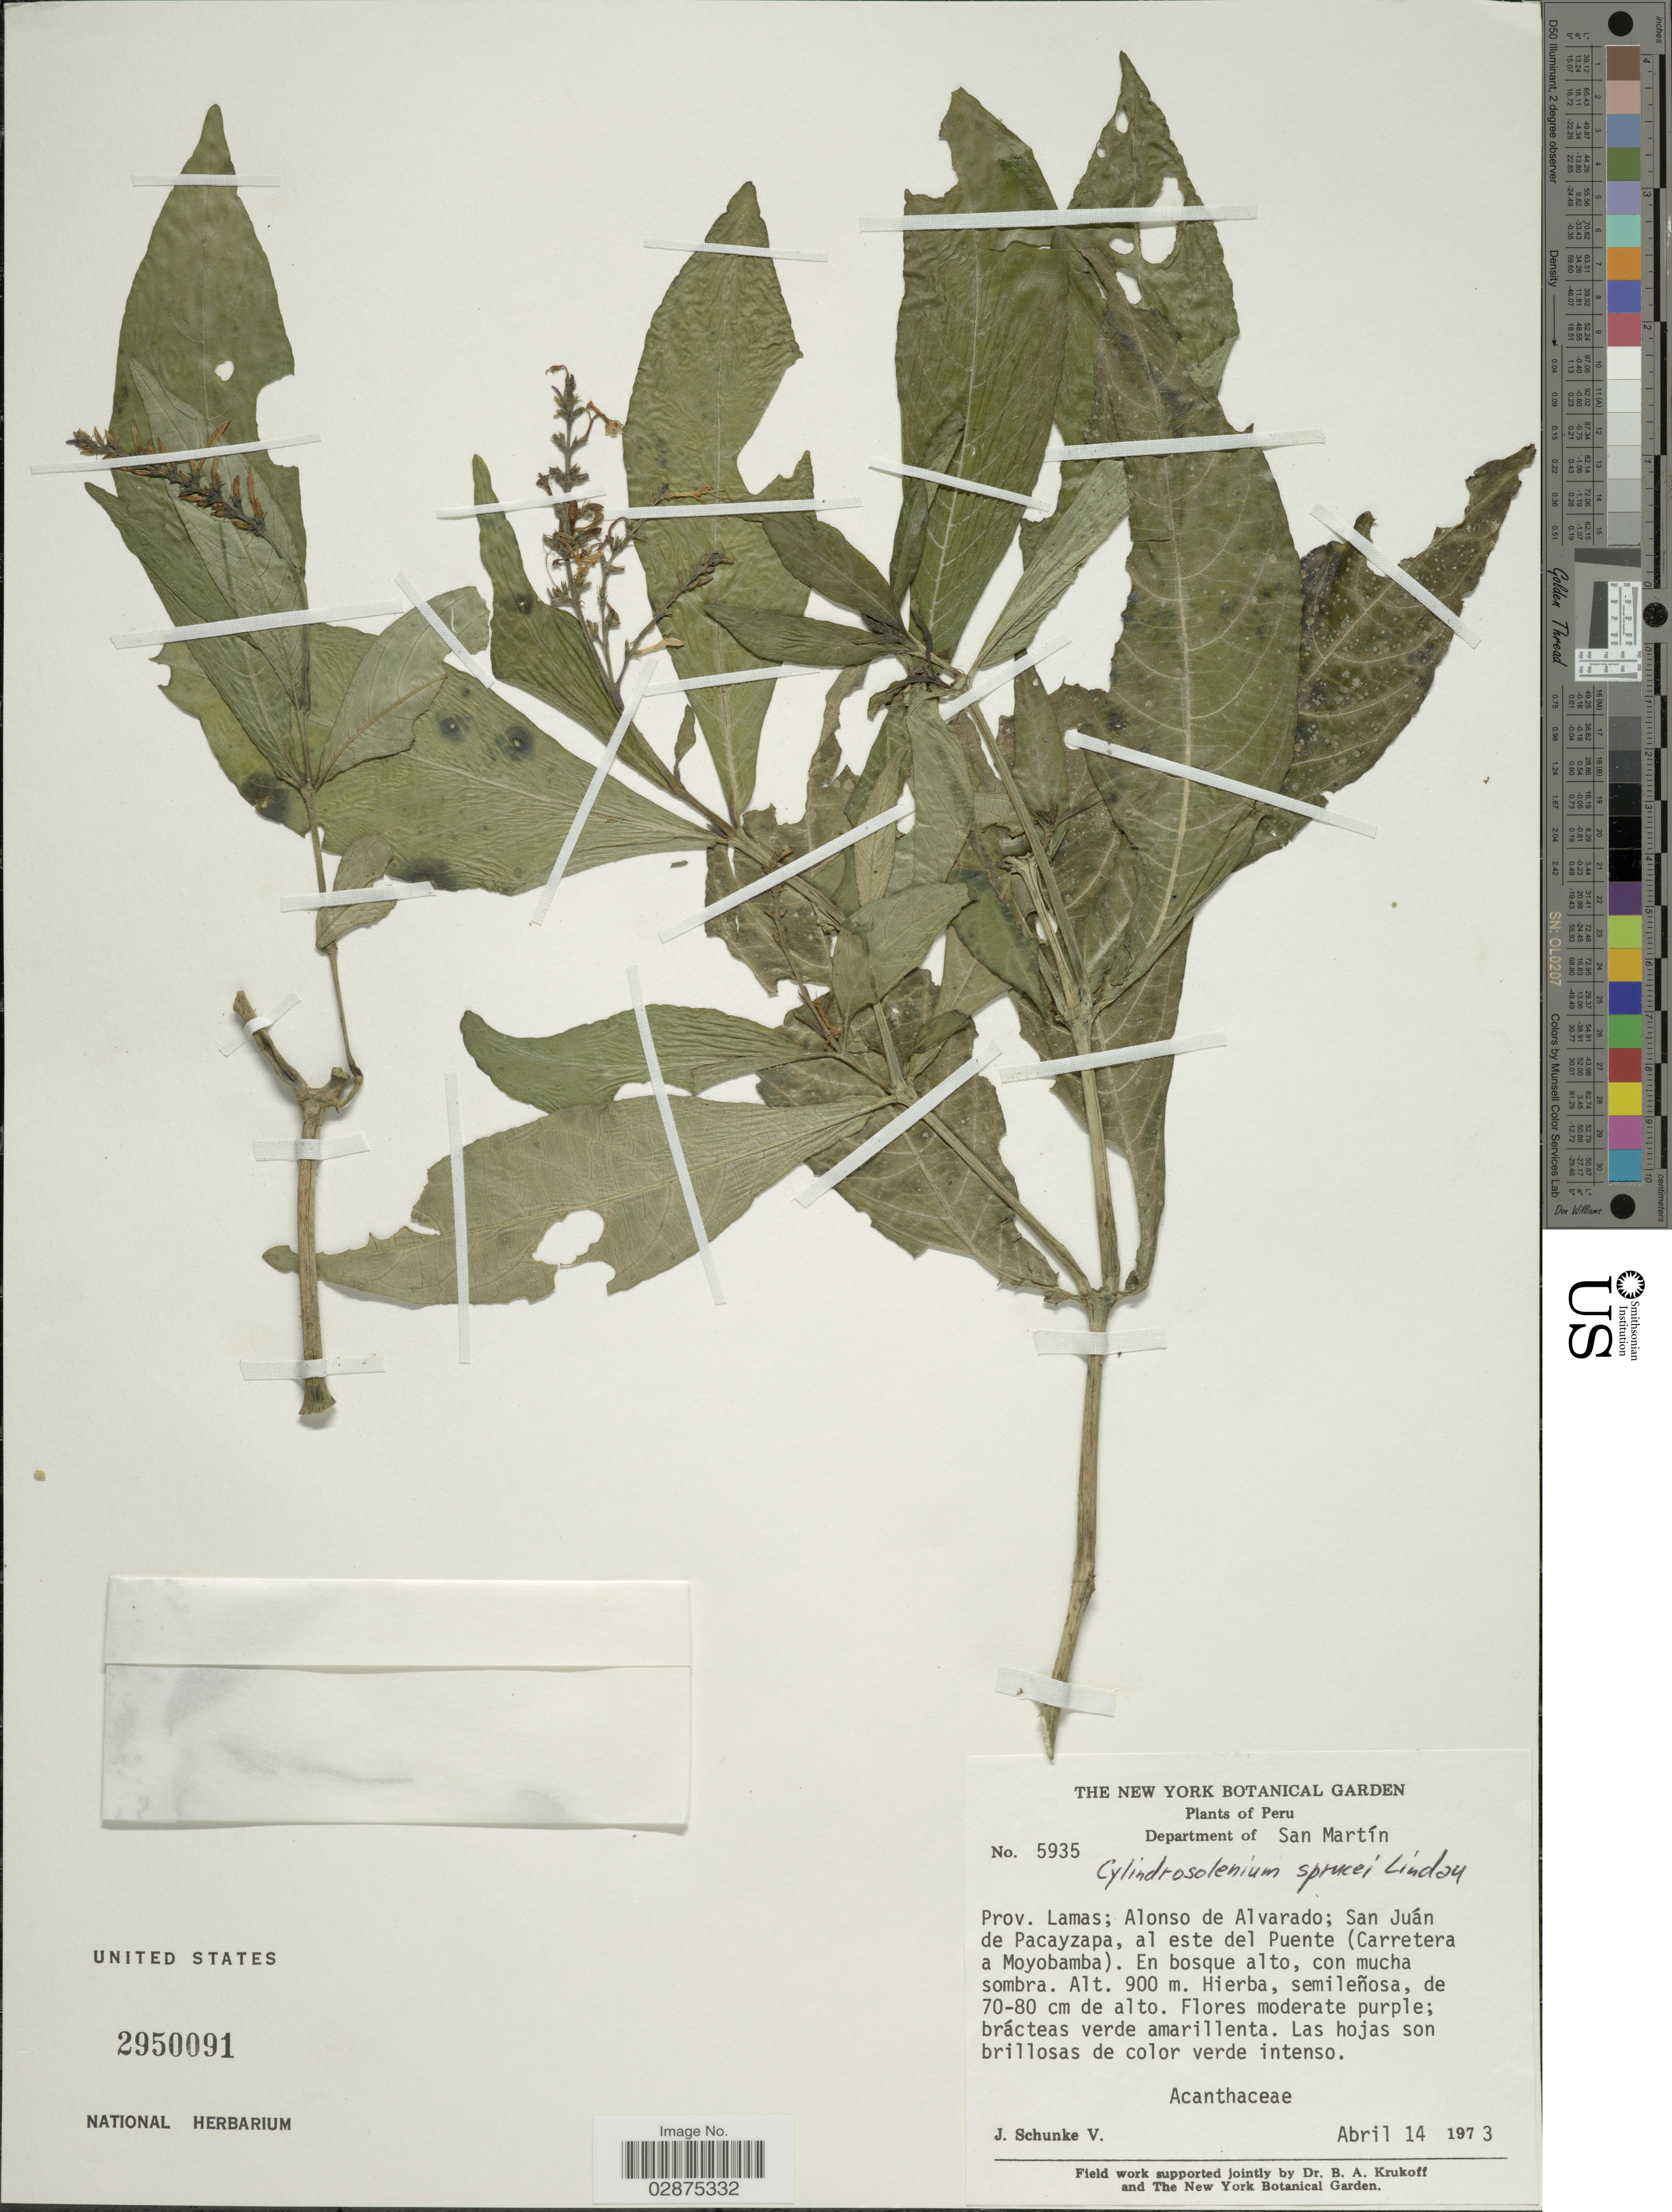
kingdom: Plantae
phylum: Tracheophyta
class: Magnoliopsida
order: Lamiales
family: Acanthaceae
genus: Stenostephanus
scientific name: Stenostephanus sprucei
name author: (Lindau) Wassh. & J.R.I. Wood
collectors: J. Schunke Vigo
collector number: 5935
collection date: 1973-04-14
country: Peru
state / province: San Martín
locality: Department of San Martín. Prov. Lamas; Alonso de Alvarado; San Juán de Pacayzapa, al este del Puente (Carretera a Moyobamba).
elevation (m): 900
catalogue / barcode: US 2950091